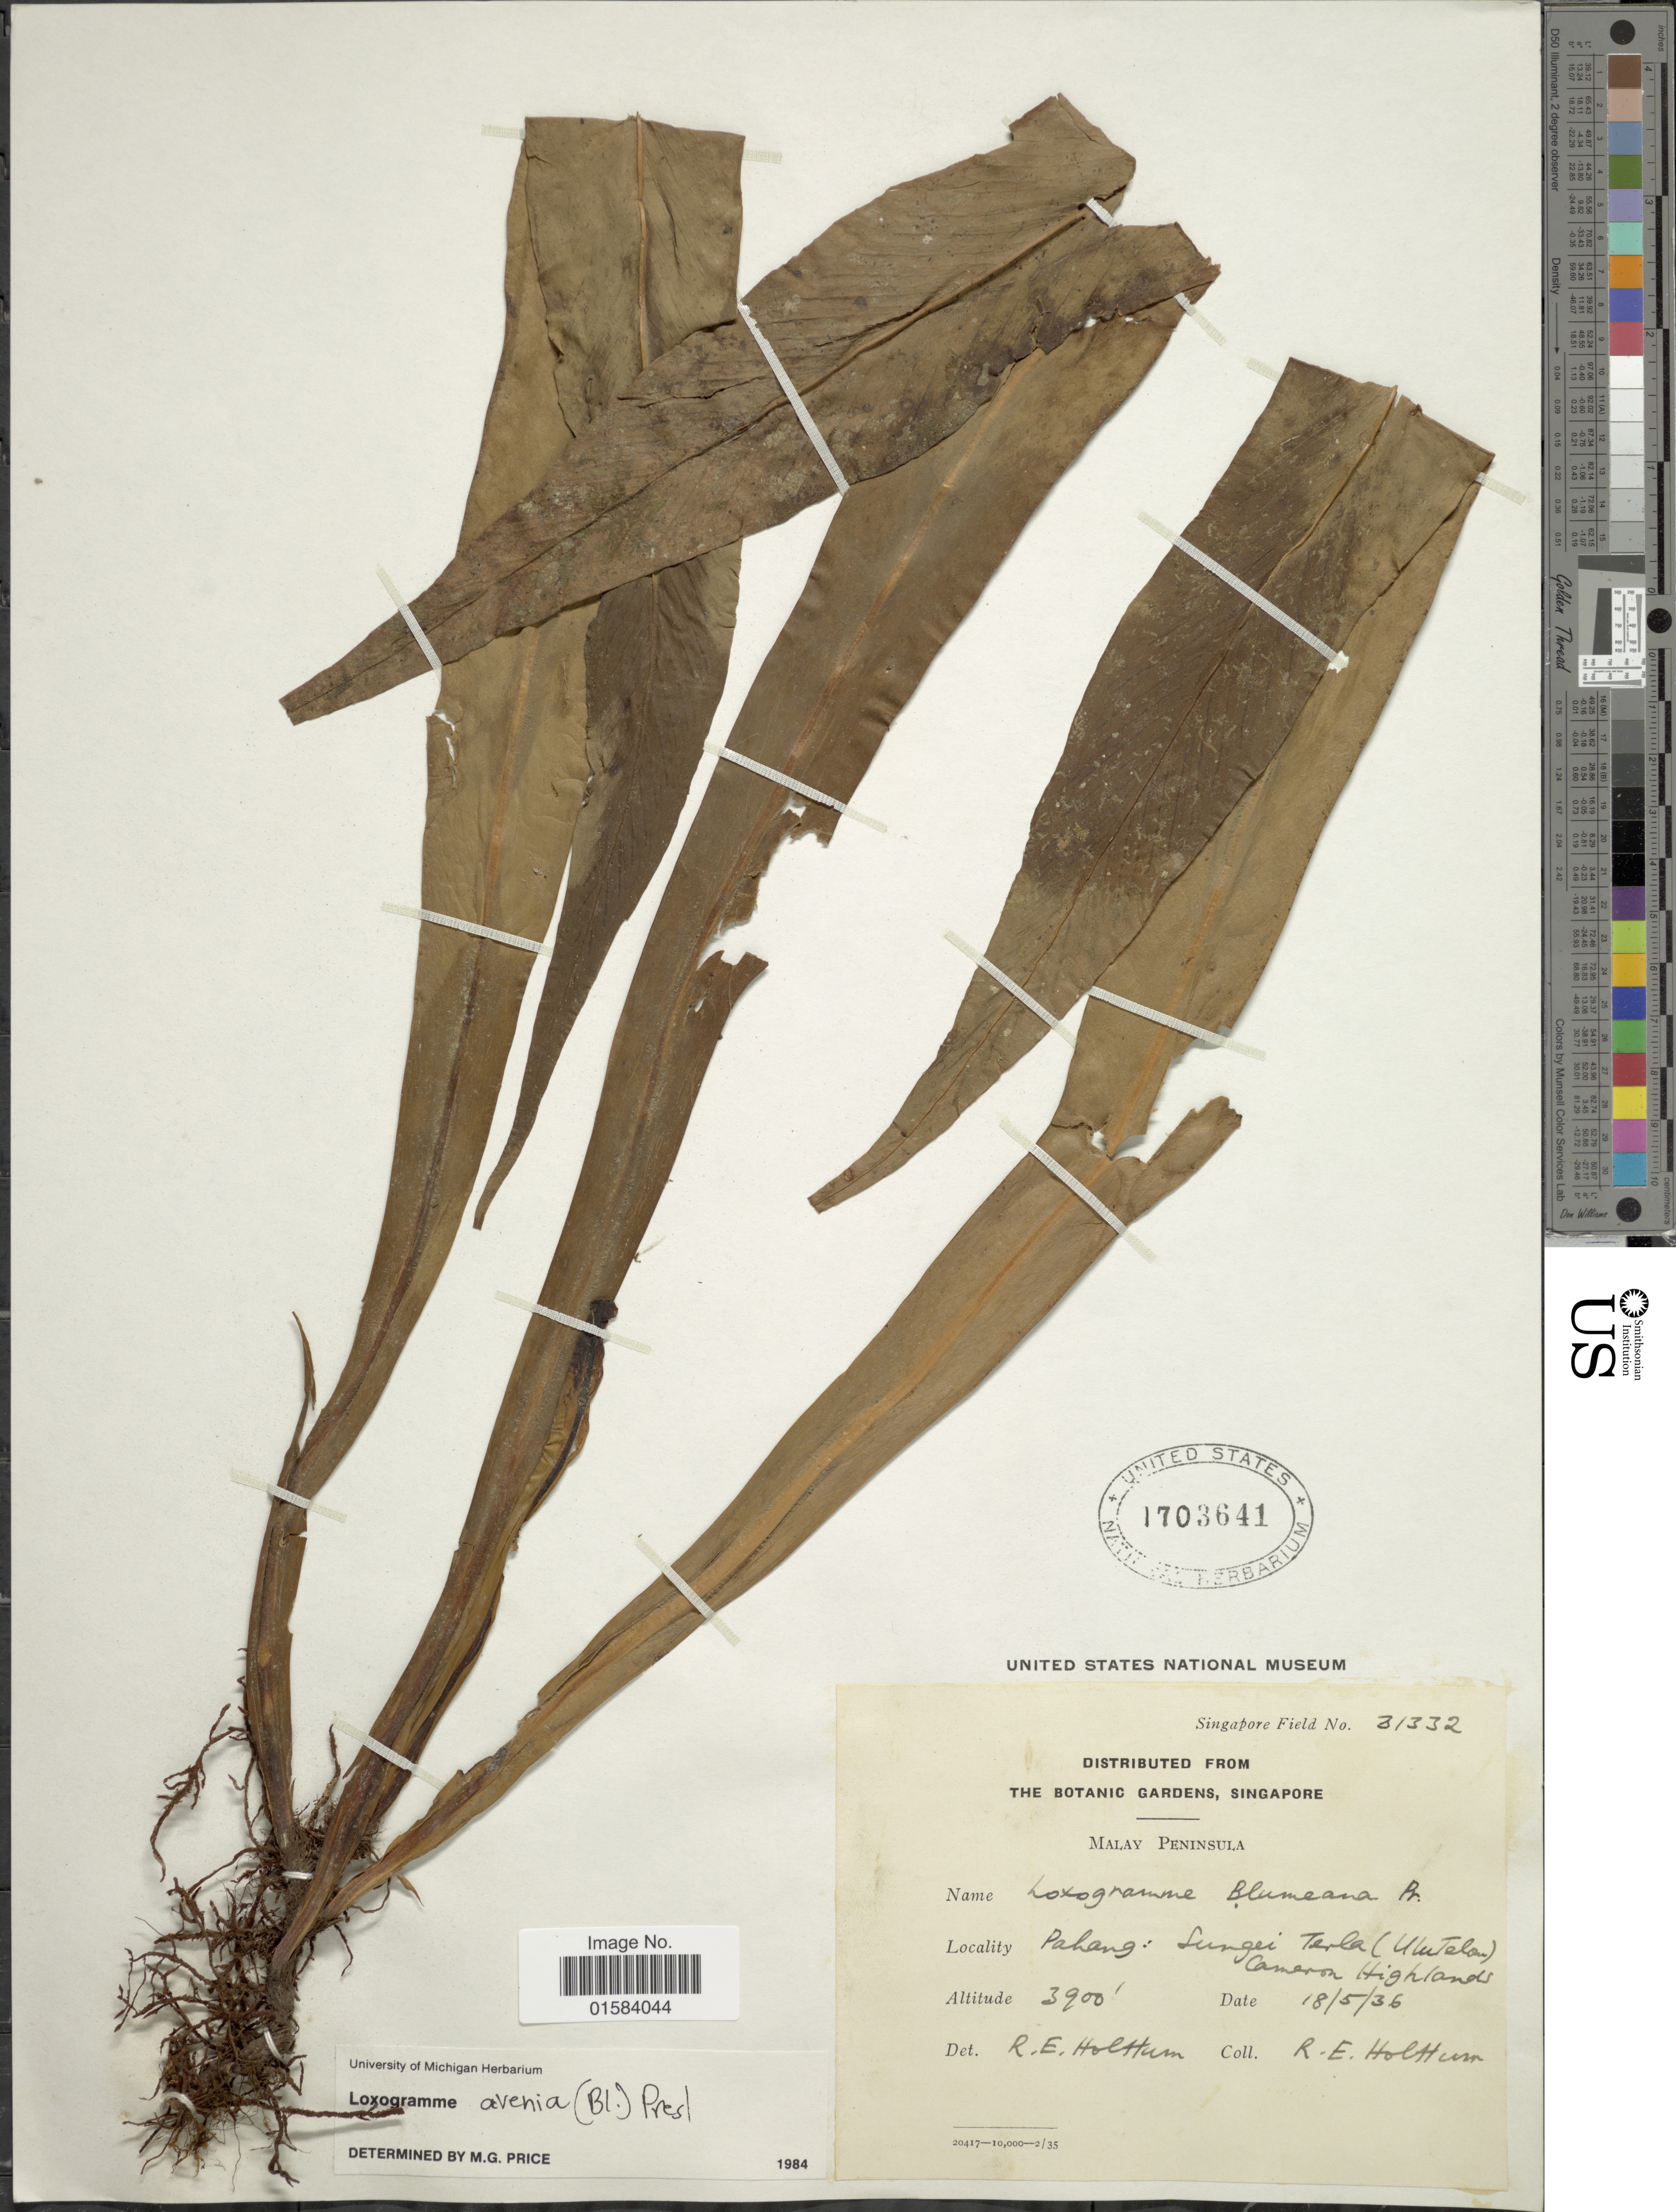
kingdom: Plantae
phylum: Tracheophyta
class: Polypodiopsida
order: Polypodiales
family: Polypodiaceae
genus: Loxogramme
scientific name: Loxogramme avenia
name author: (Blume) C. Presl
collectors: R. E. Holttum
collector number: Singapore Field 31332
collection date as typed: Transcribed d/m/y: 18/5/36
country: Malaysia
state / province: Pahang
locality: Malay Peninsula, Sungei Terla (Ulutela) Cameron Highlands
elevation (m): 1189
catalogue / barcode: US 1703641